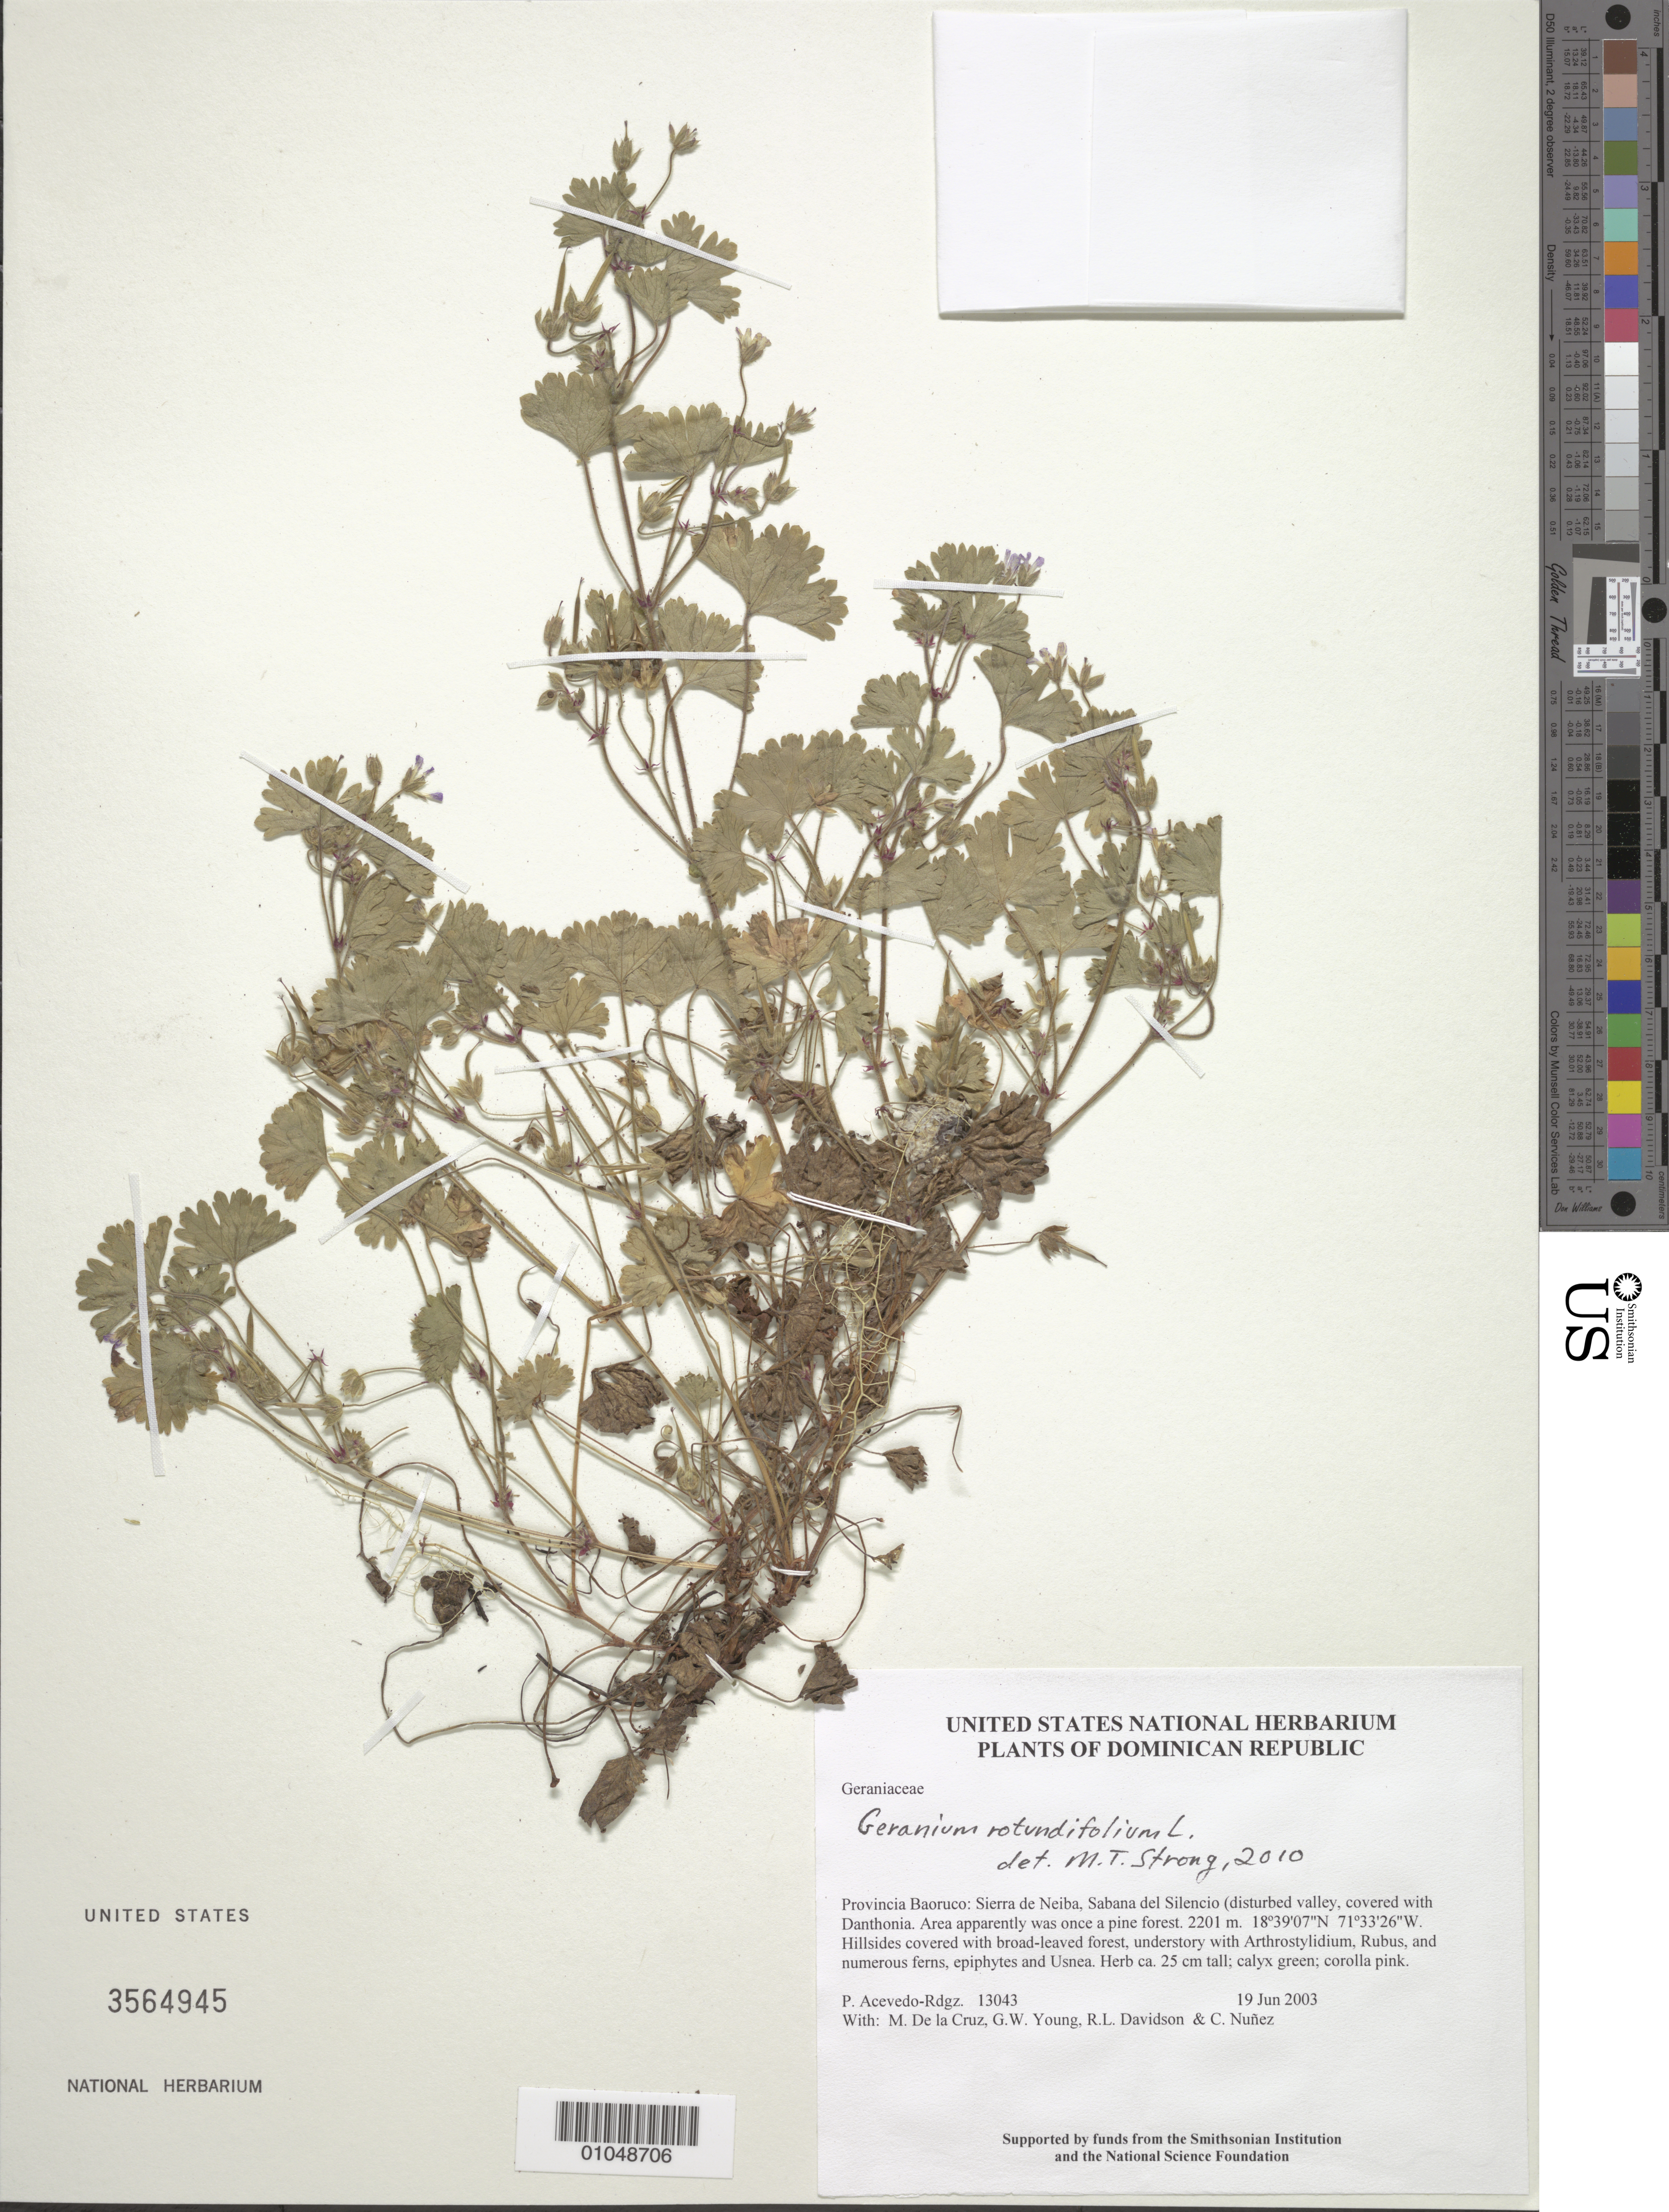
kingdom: Plantae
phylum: Tracheophyta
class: Magnoliopsida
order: Geraniales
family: Geraniaceae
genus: Geranium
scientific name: Geranium rotundifolium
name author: L.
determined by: Strong, M. T., (US), Smithsonian Institution - National Museum of Natural History (UNITED STATES)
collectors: P. Acevedo-Rodr., M. de la Cruz, J. Rawlins, G. Young, R. Davidson & C. Nunez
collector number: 13043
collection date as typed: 19 Jun 2003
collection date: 2003-06-19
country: Dominican Republic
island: Hispaniola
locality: Provincia Baoruco: Sierra de Neiba, Sabana del Silencio (disturbed valley, covered with Danthonia. Area apparently was once a pine forest.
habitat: Hillsides covered with broad-leaved forest, understory with Arthrostylidium, Rubus, and numerous ferns, epiphytes and Usnea.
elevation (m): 2201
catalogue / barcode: US 3564945